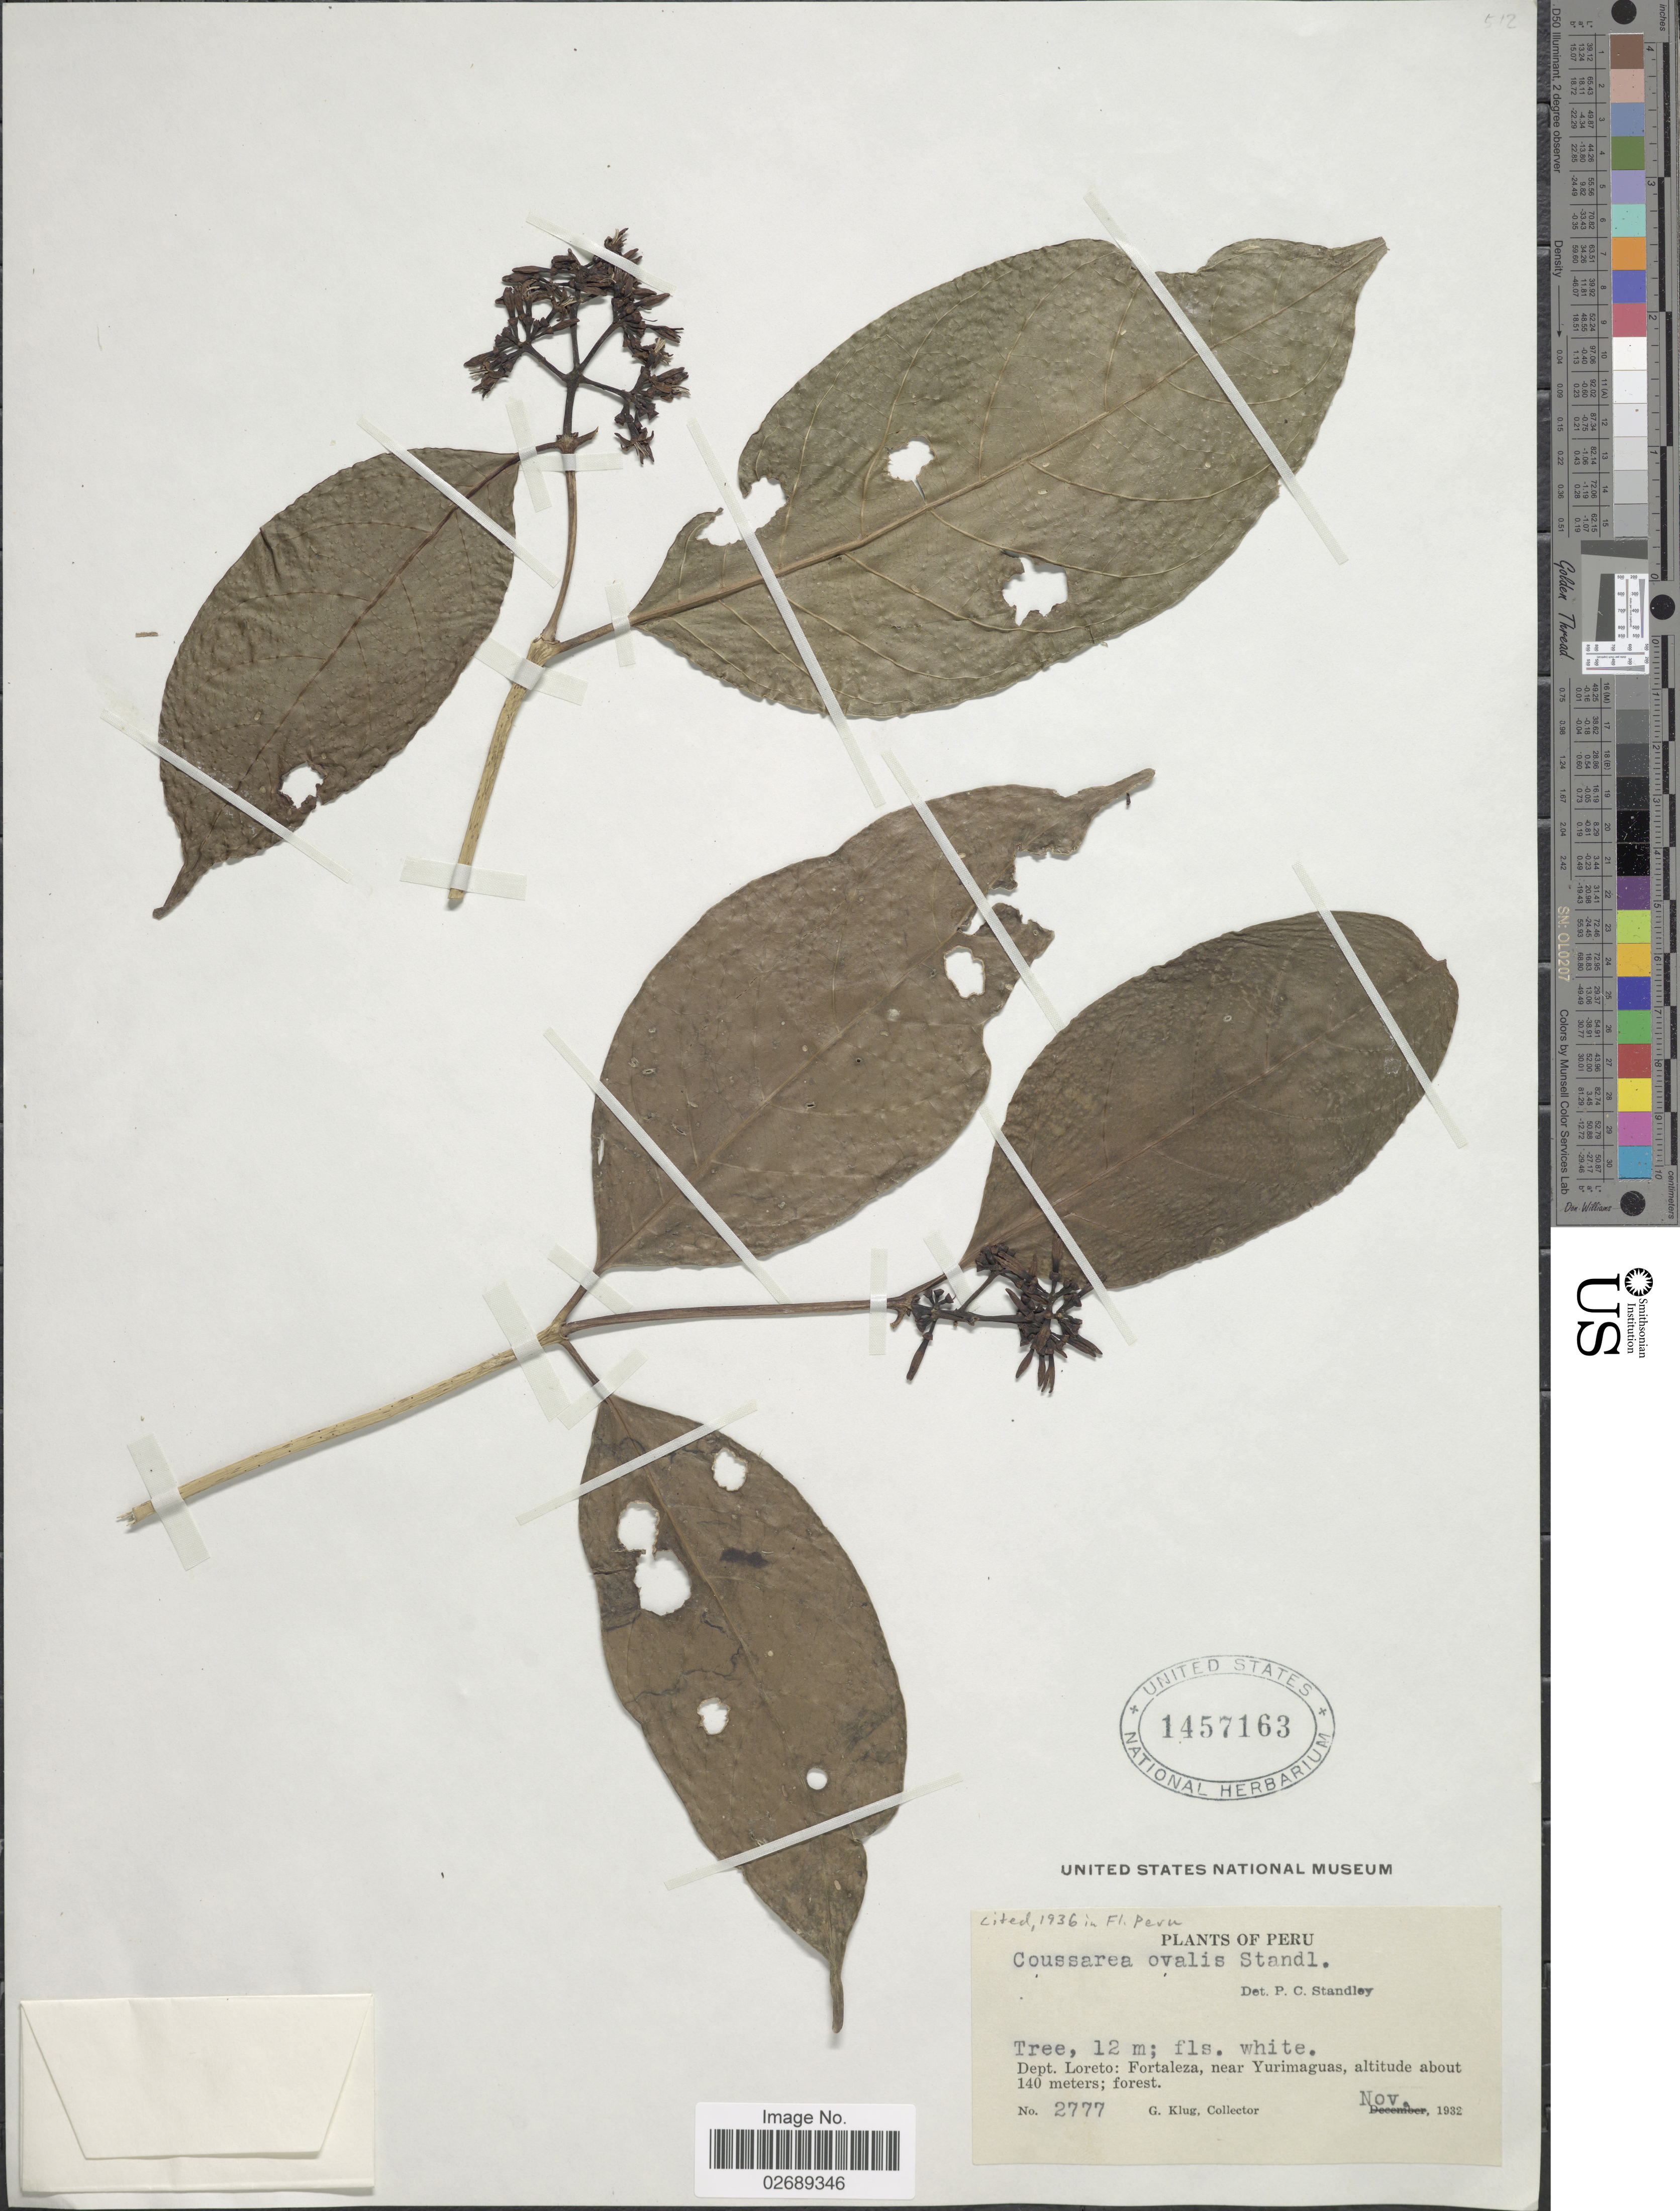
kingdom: Plantae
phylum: Tracheophyta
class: Magnoliopsida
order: Gentianales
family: Rubiaceae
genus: Coussarea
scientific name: Coussarea ovalis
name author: Standl.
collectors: G. Klug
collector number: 2777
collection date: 1932-11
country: Peru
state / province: Loreto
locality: Fortaleza, near Yurimaguas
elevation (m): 140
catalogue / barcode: US 1457163